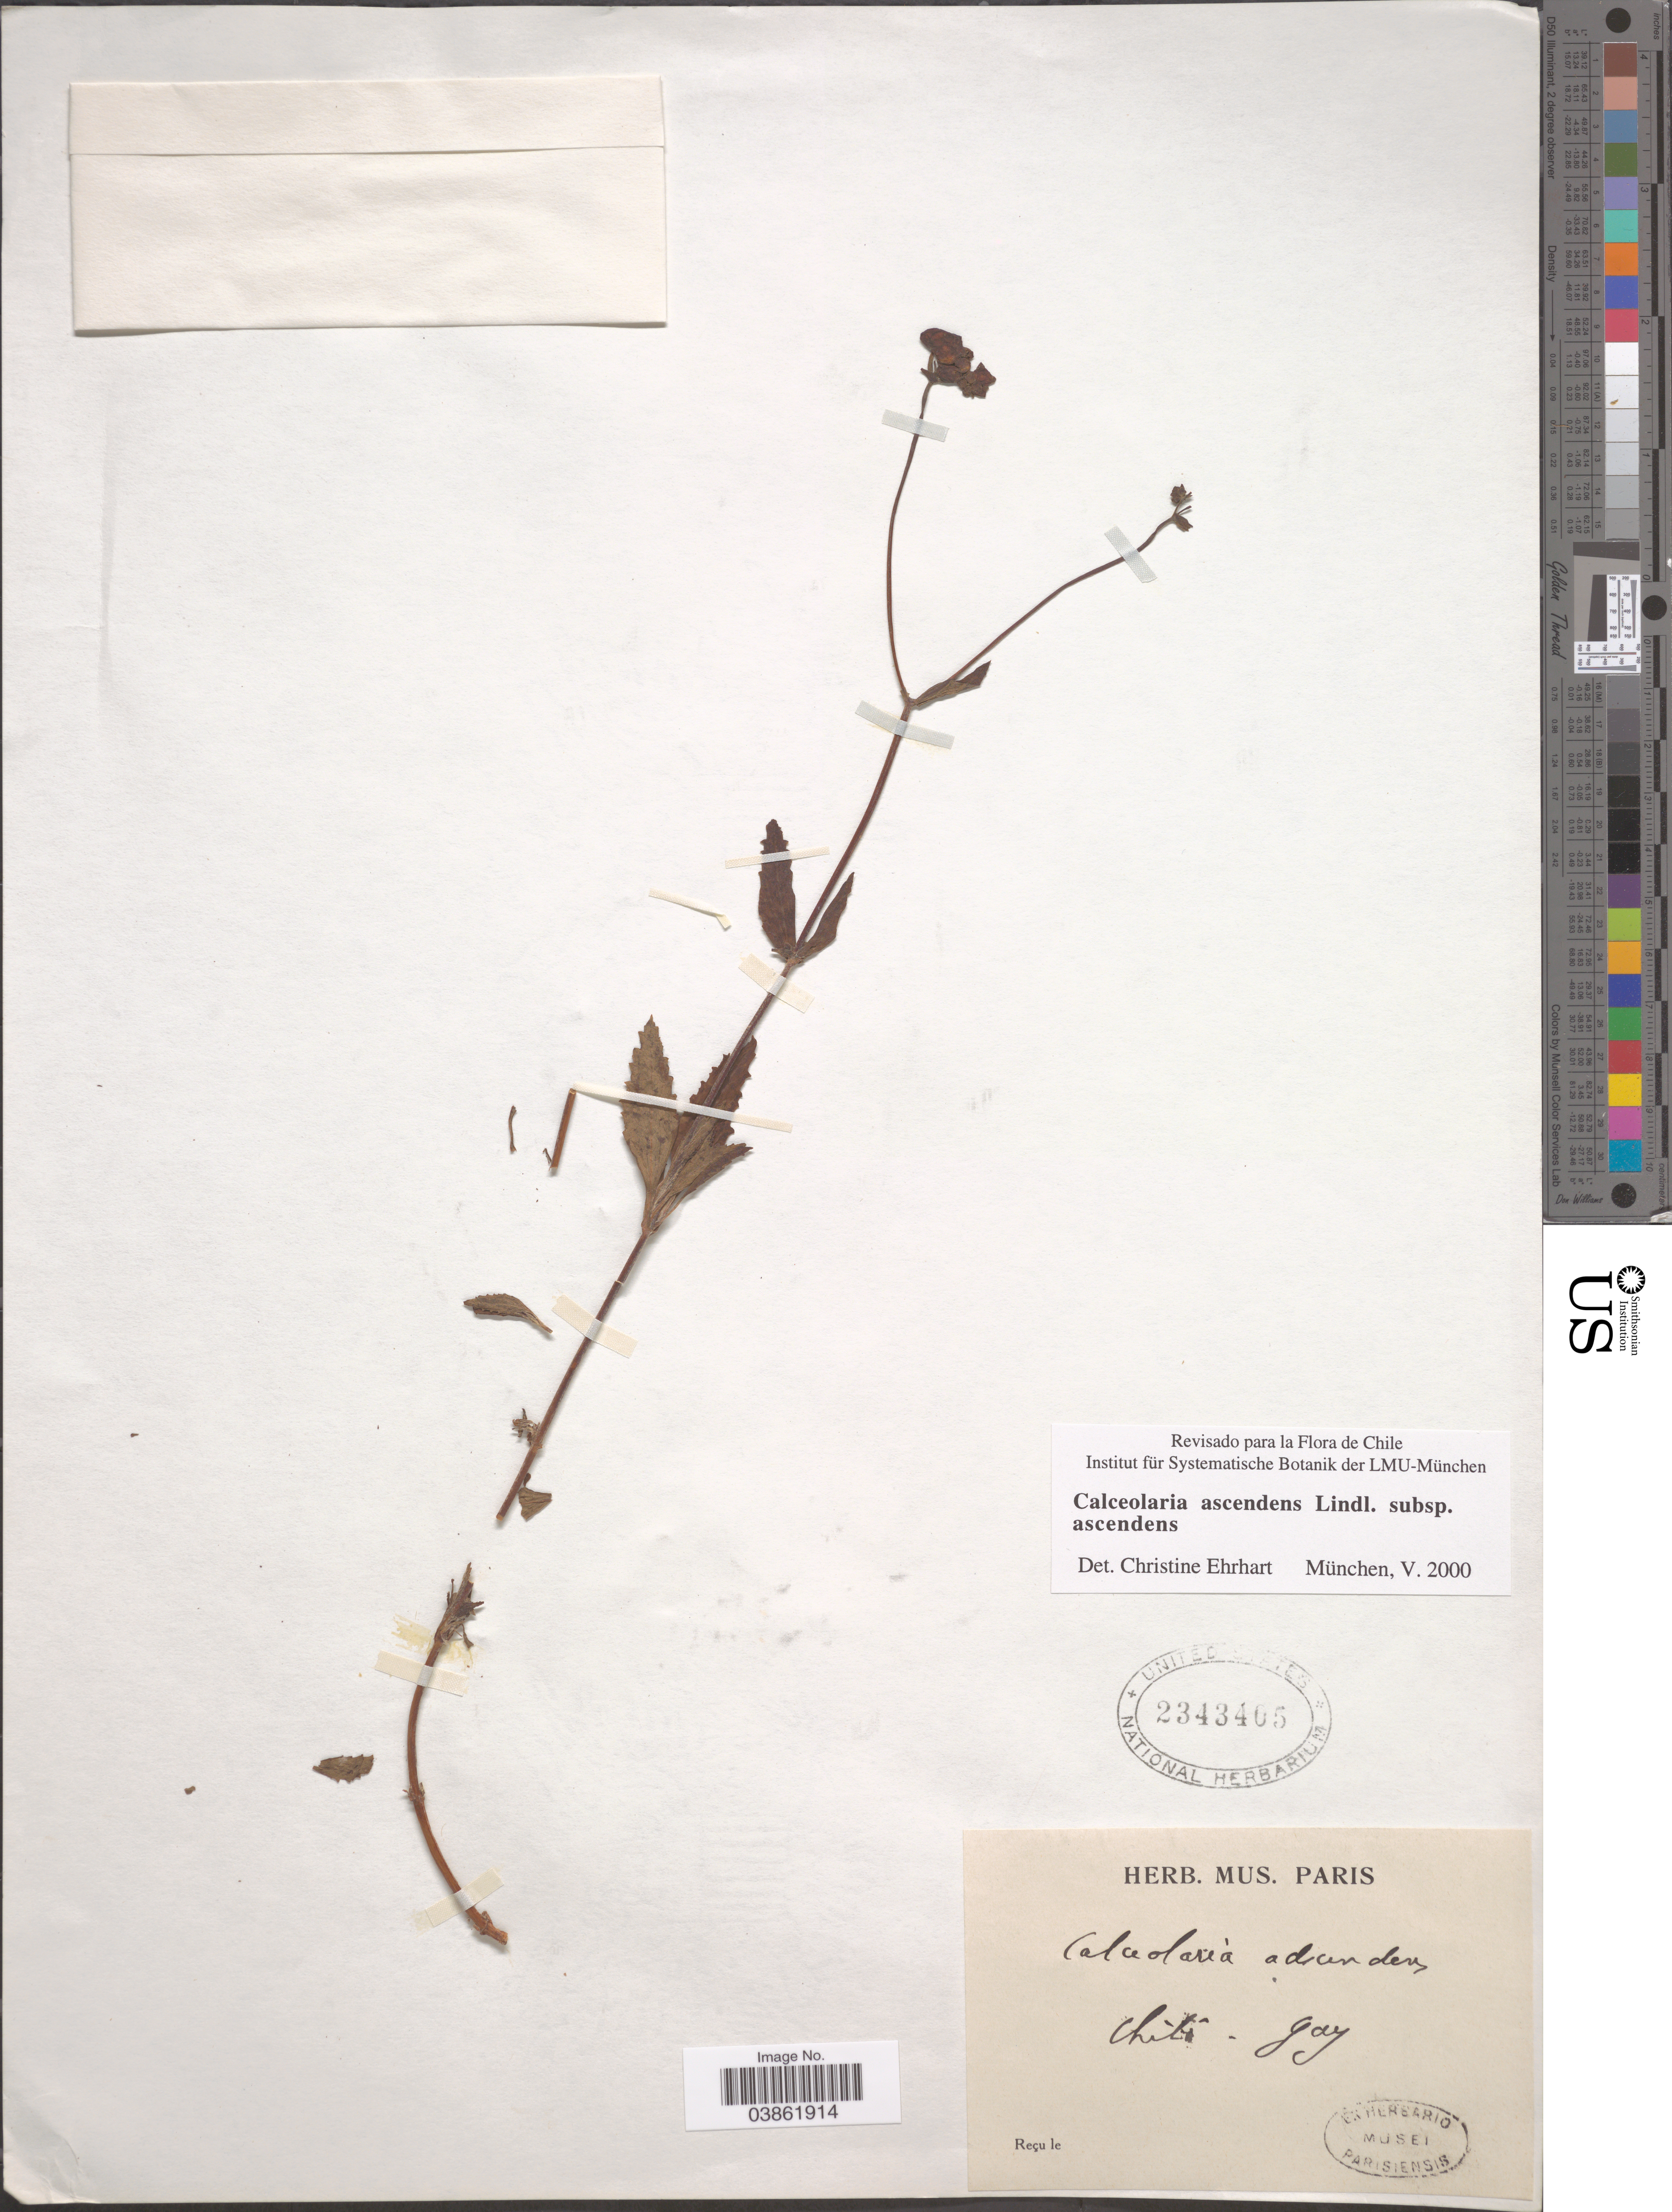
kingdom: Plantae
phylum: Tracheophyta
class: Magnoliopsida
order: Lamiales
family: Calceolariaceae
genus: Calceolaria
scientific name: Calceolaria ascendens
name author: Lindl.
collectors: -- Gay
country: Chile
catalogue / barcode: US 2343405